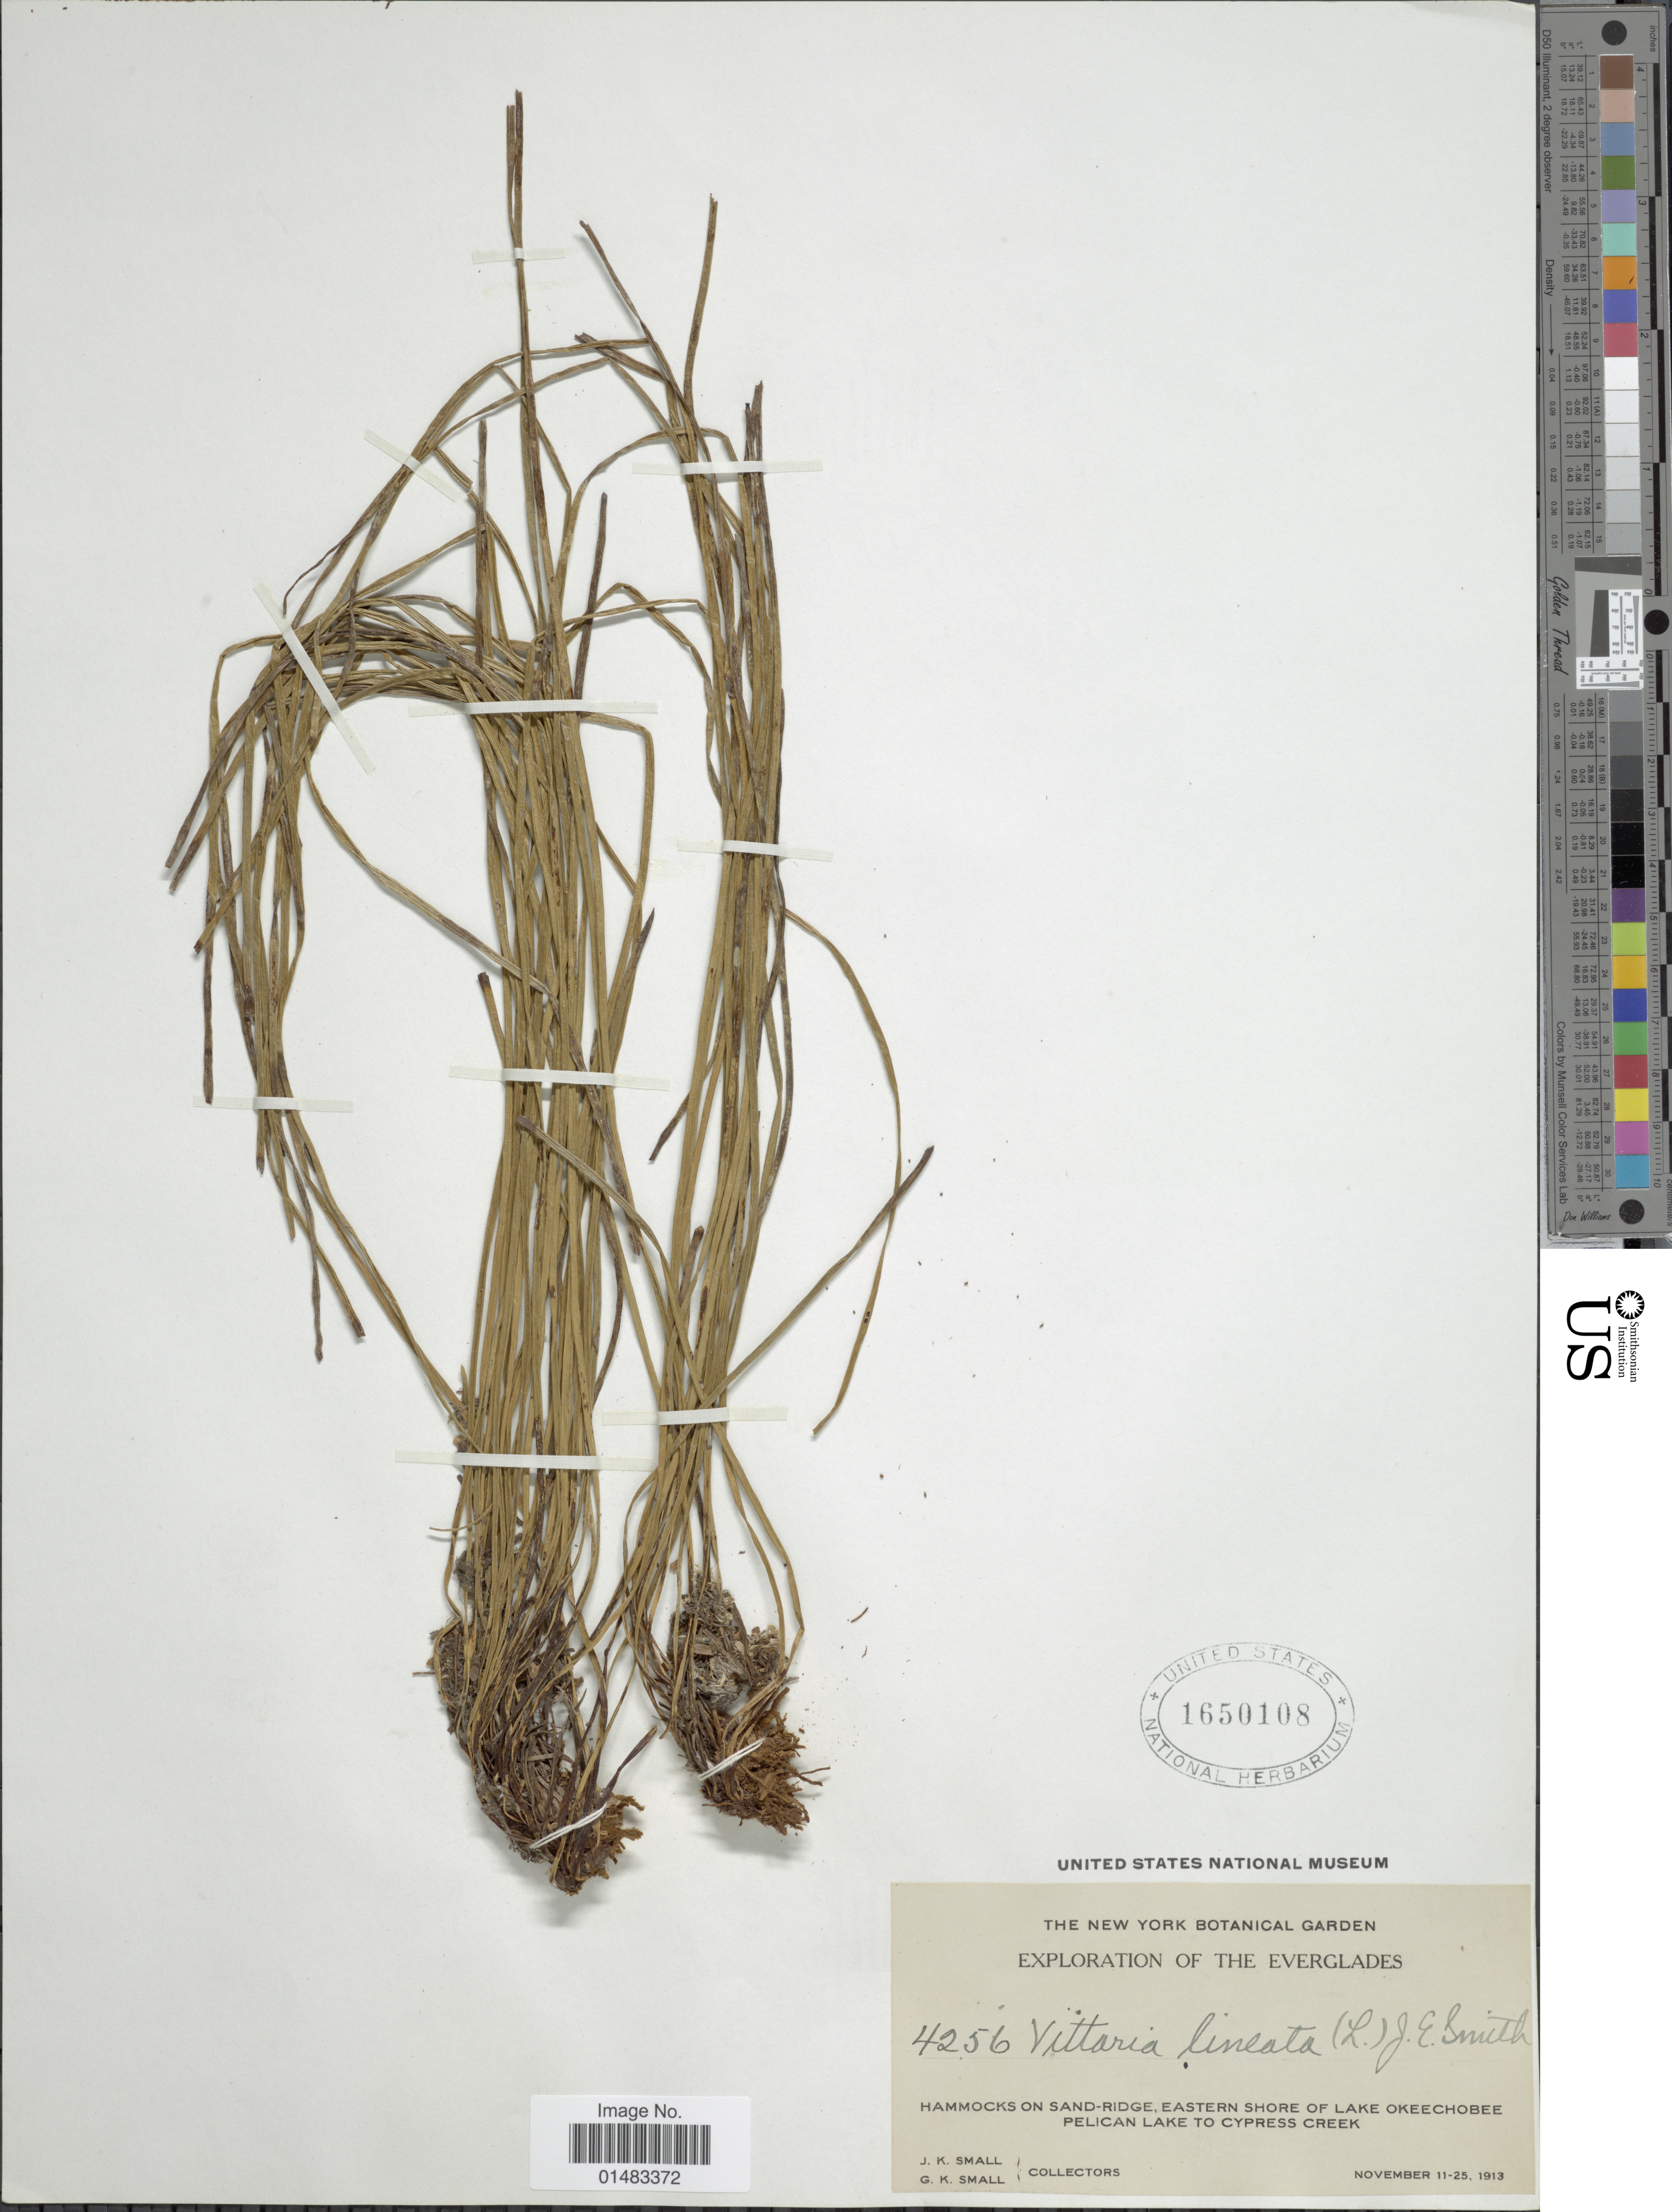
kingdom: Plantae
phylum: Tracheophyta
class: Polypodiopsida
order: Polypodiales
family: Pteridaceae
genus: Vittaria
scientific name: Vittaria lineata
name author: (L.) Sm.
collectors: J. K. Small & G. K. Small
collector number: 4256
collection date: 1913-11-11/1913-11-25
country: United States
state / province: Florida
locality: Exploration of the everglades, Hammocks on sand ridge , eastern shore of lake Okeechobee Pelican lake to Cypress Creek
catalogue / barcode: US 1650108